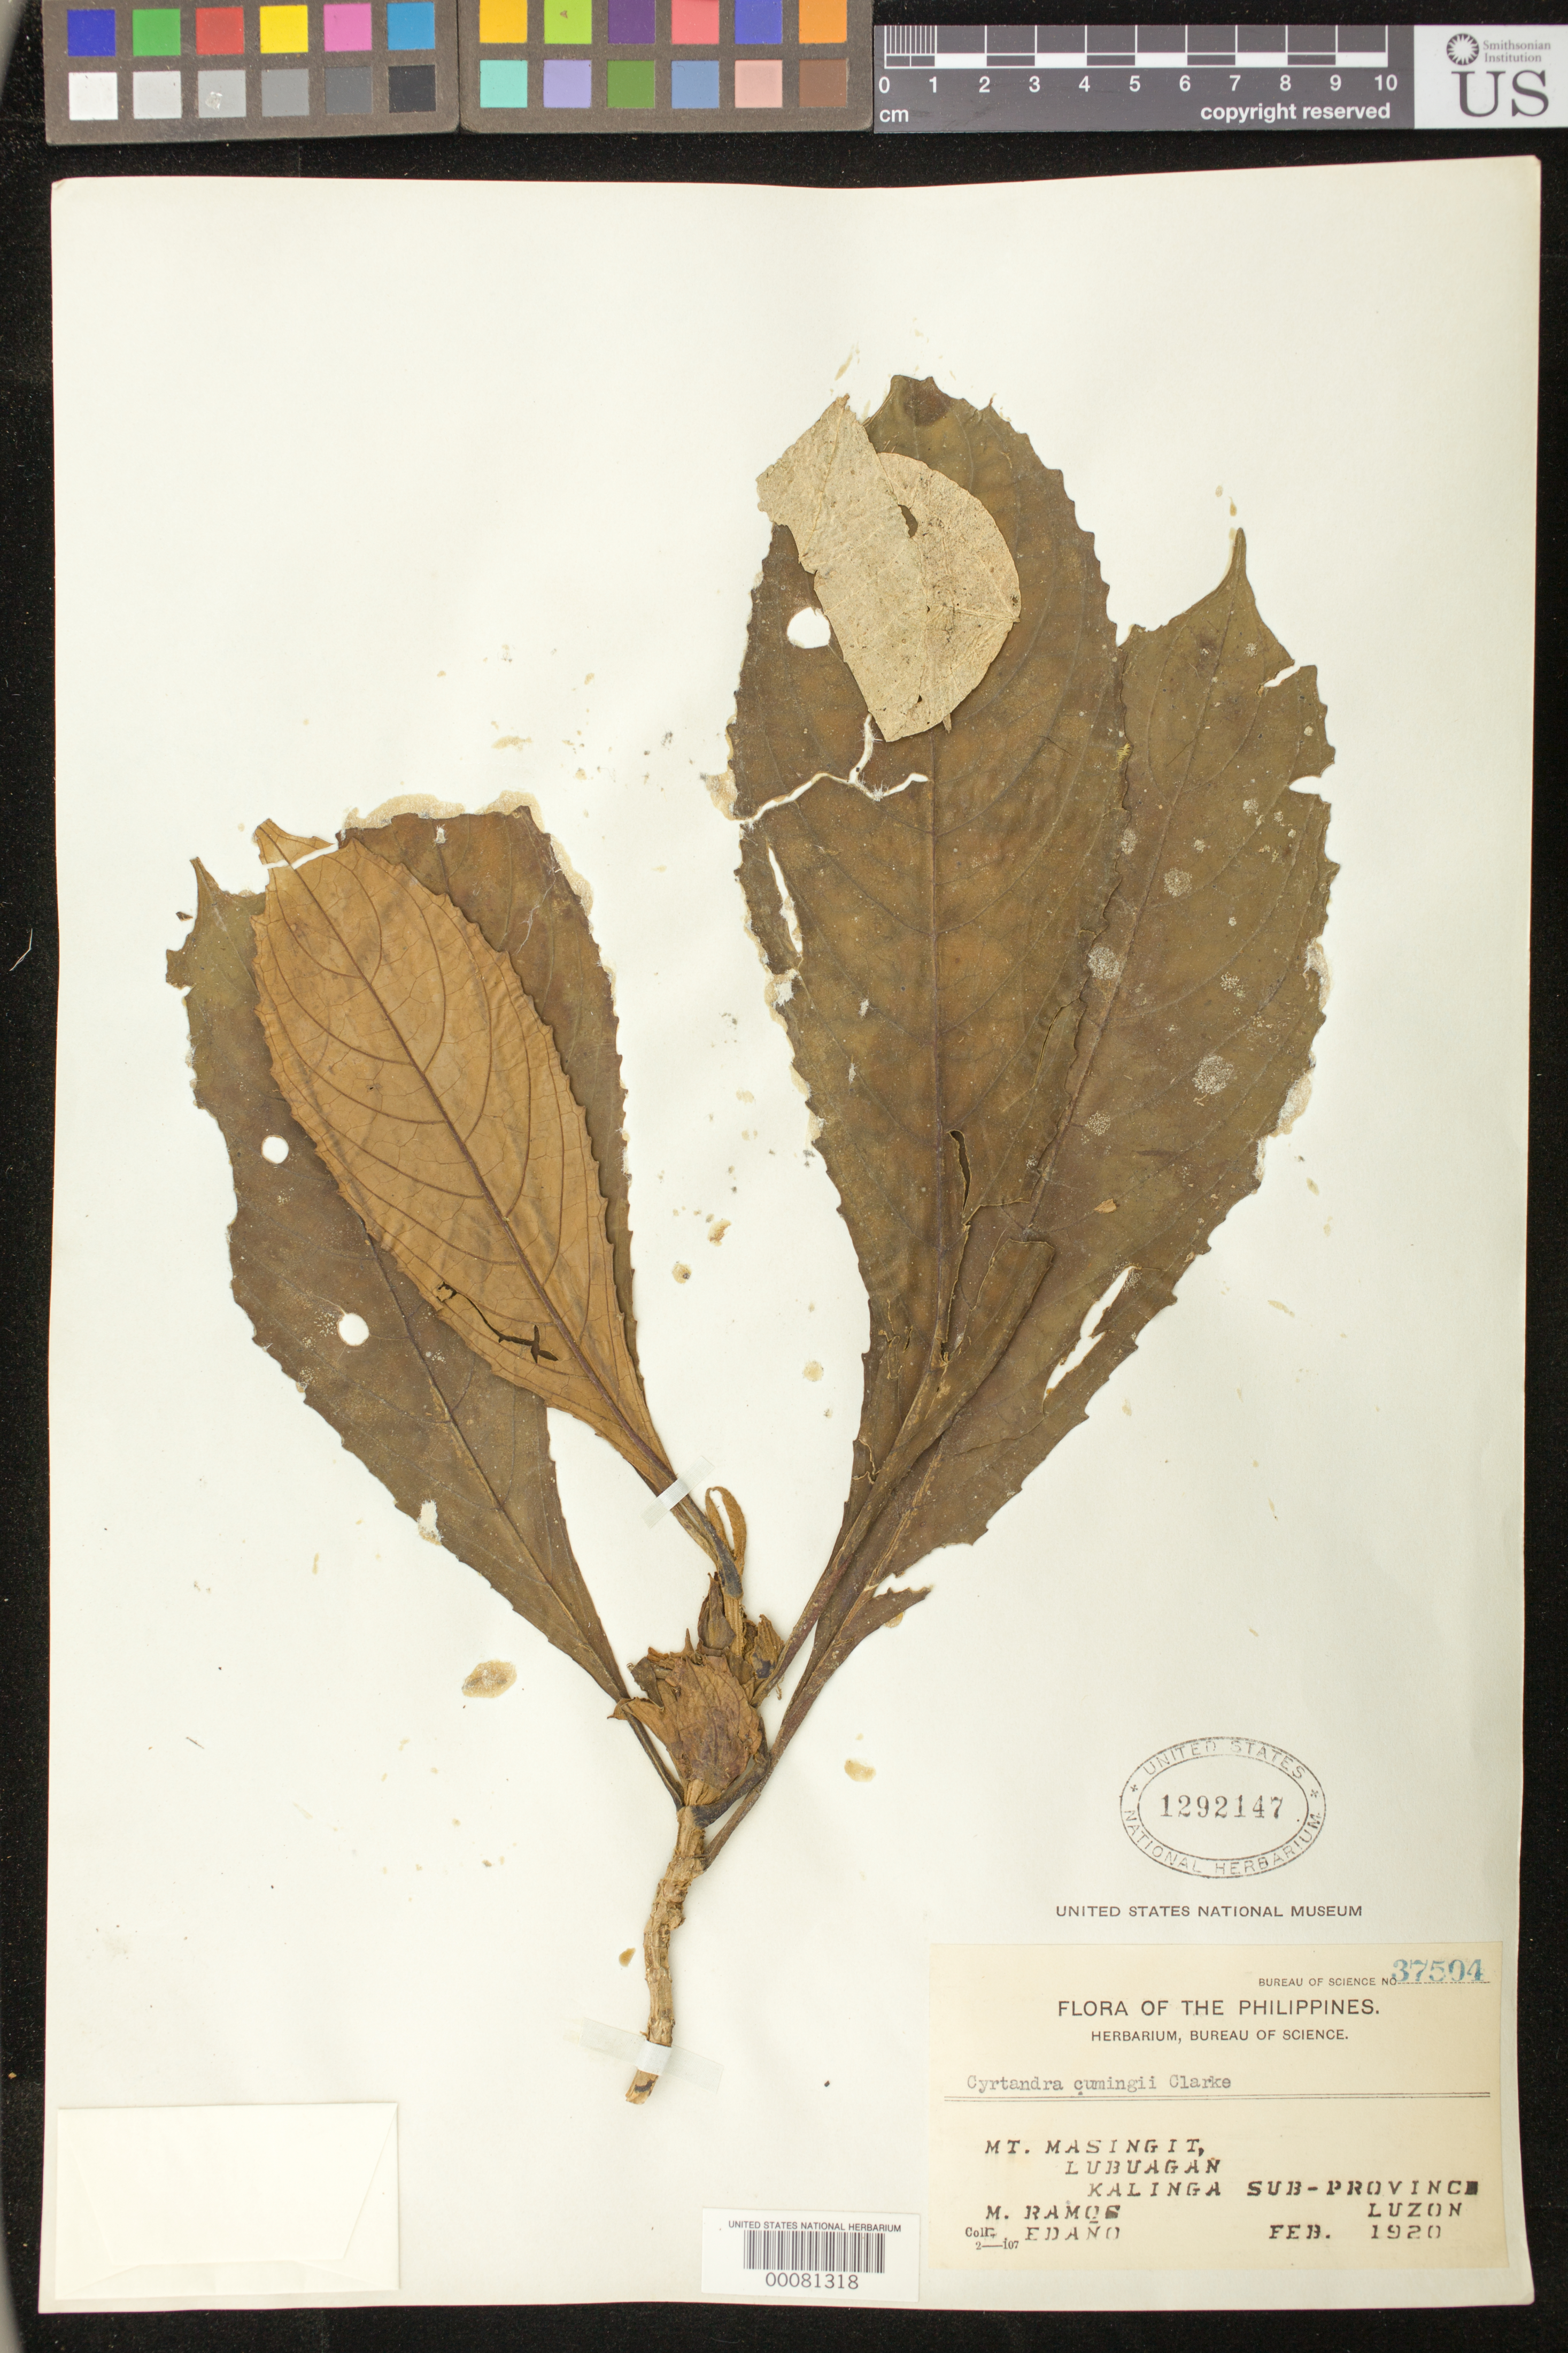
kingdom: Plantae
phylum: Tracheophyta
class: Magnoliopsida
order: Lamiales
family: Gesneriaceae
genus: Cyrtandra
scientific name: Cyrtandra cumingii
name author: C.B. Clarke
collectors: M. Ramos & G. Edaño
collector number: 37504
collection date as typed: Feb 1920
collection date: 1920-02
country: Philippines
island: Luzon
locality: Kalinga-apayao, Mt masingit, lubugan, kalinga sub-province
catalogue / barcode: US 1292147